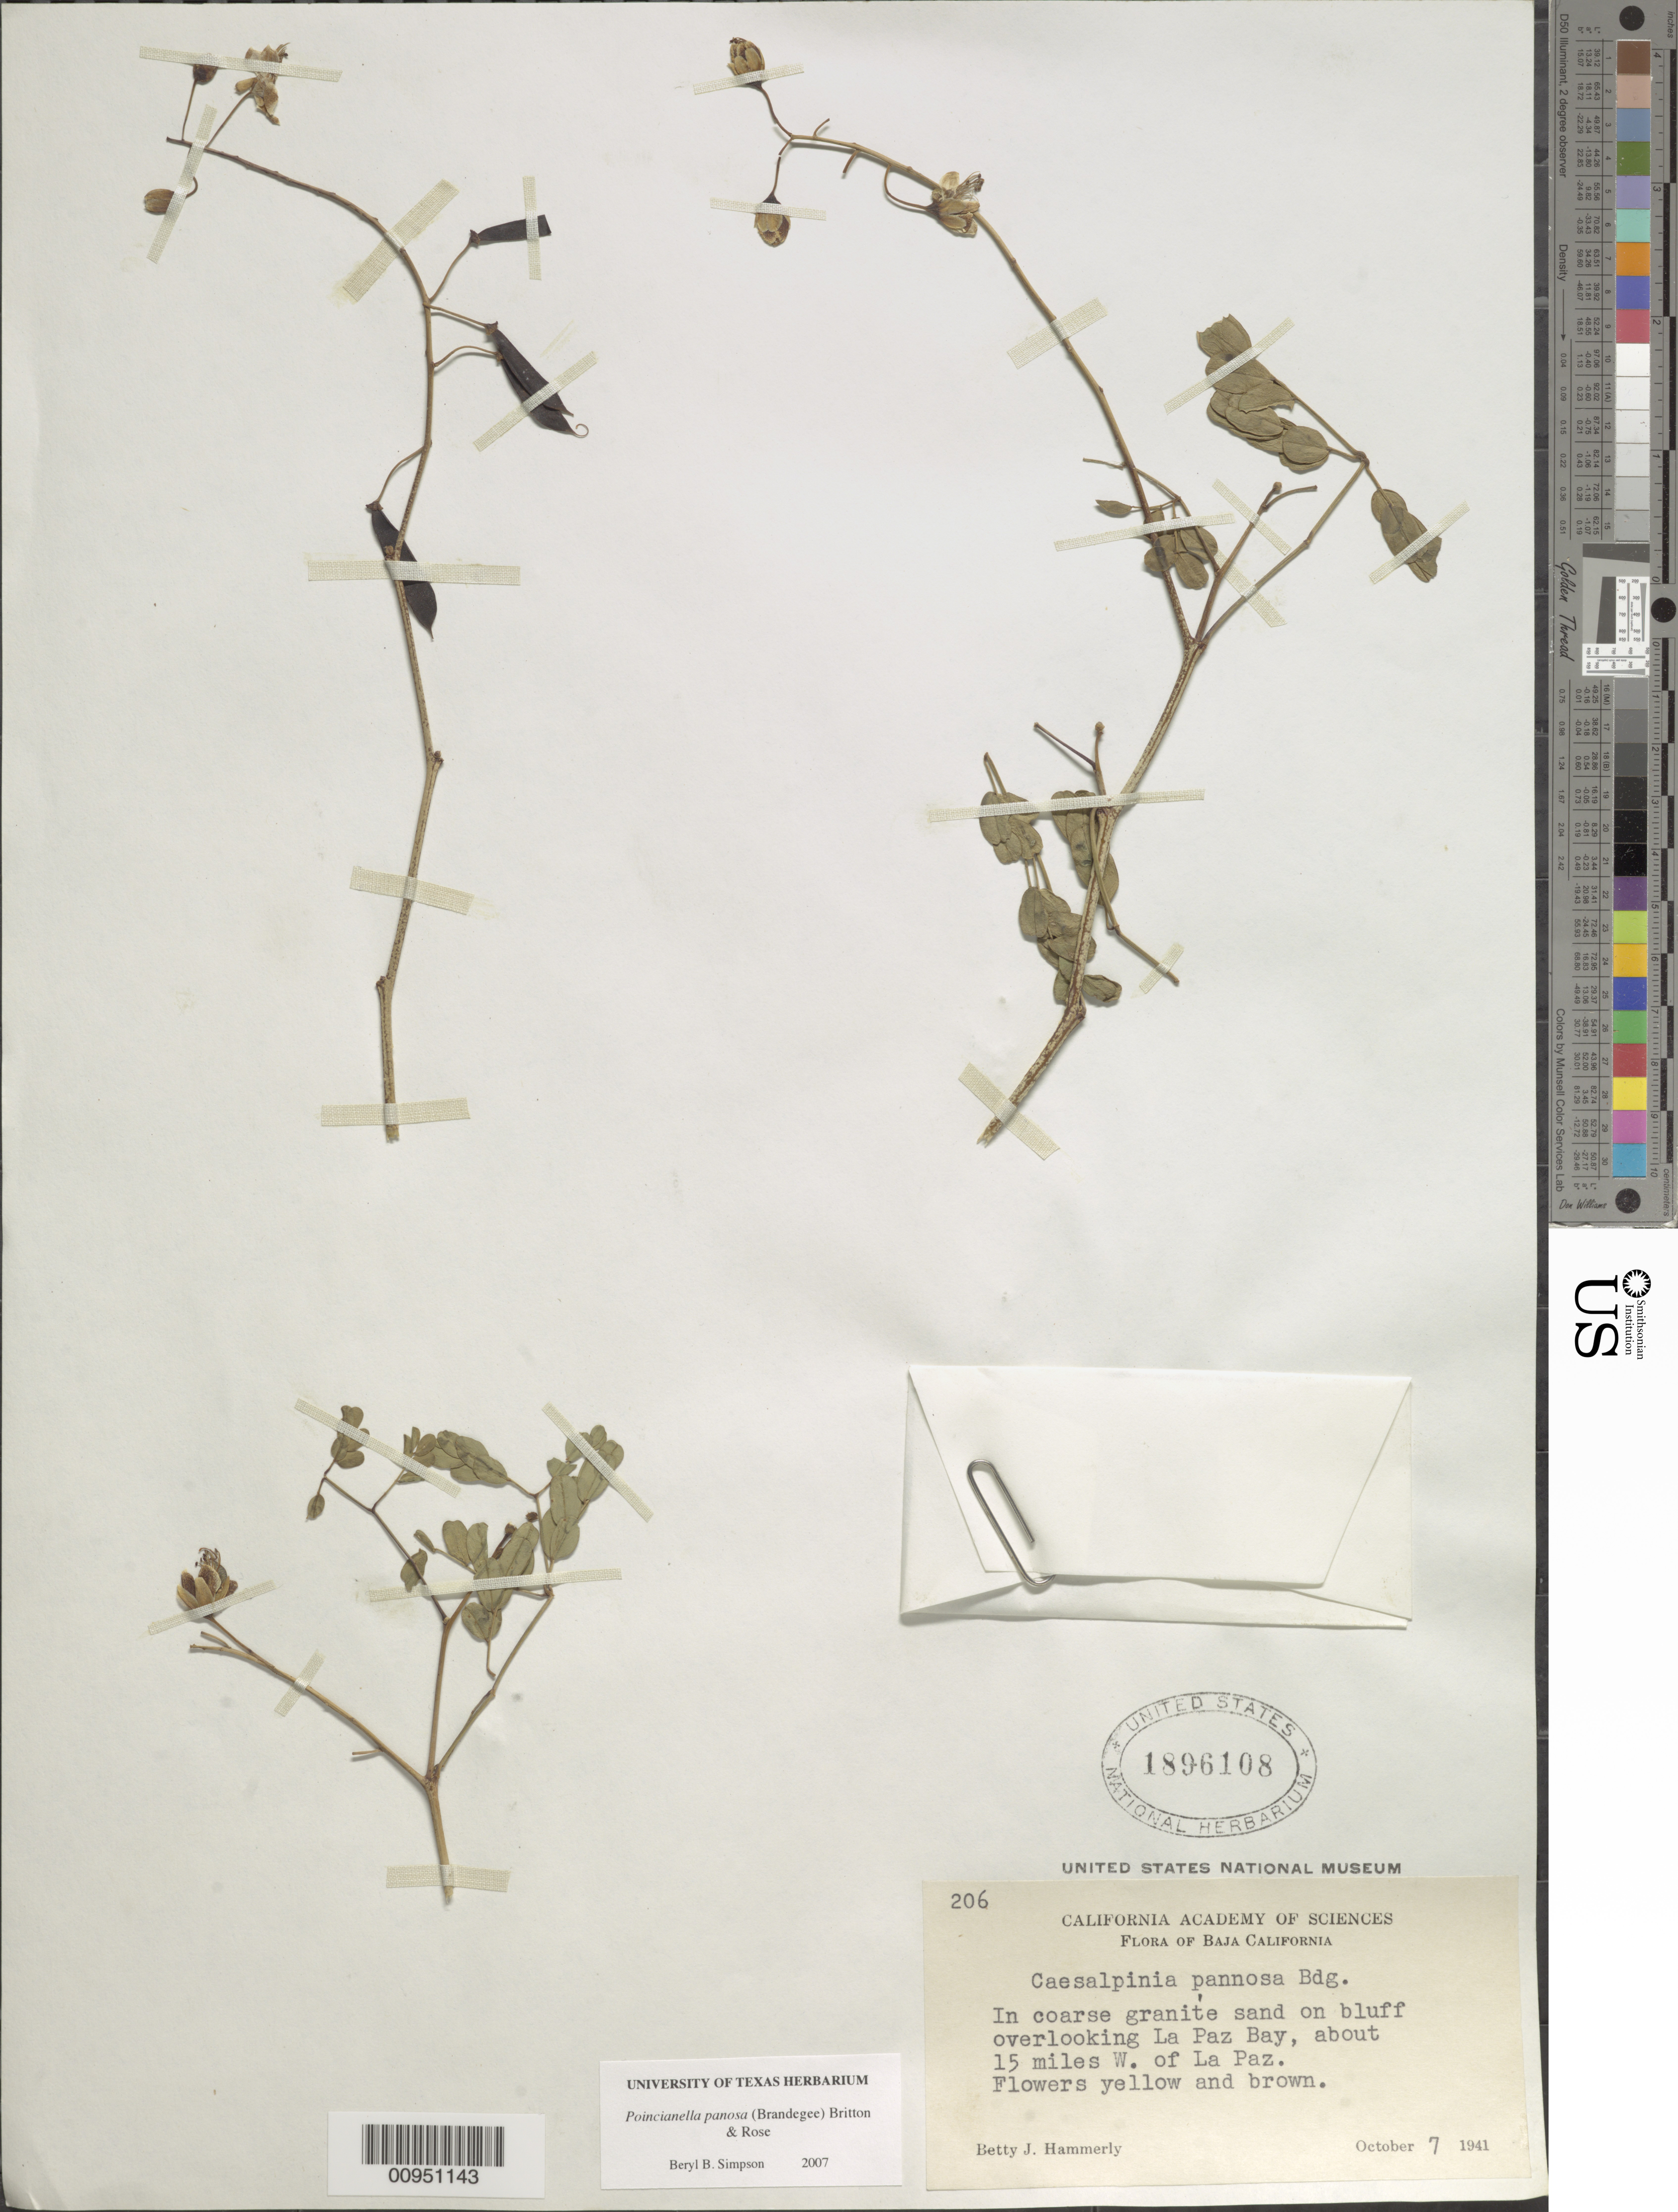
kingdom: Plantae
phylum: Tracheophyta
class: Magnoliopsida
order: Fabales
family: Fabaceae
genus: Erythrostemon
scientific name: Erythrostemon pannosus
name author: (K. Brandegee) Gagnon & G.P. Lewis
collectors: B. J. Hammerly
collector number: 206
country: Mexico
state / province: Baja California Sur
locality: Overlooking La Paz Bay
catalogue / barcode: US 1896108